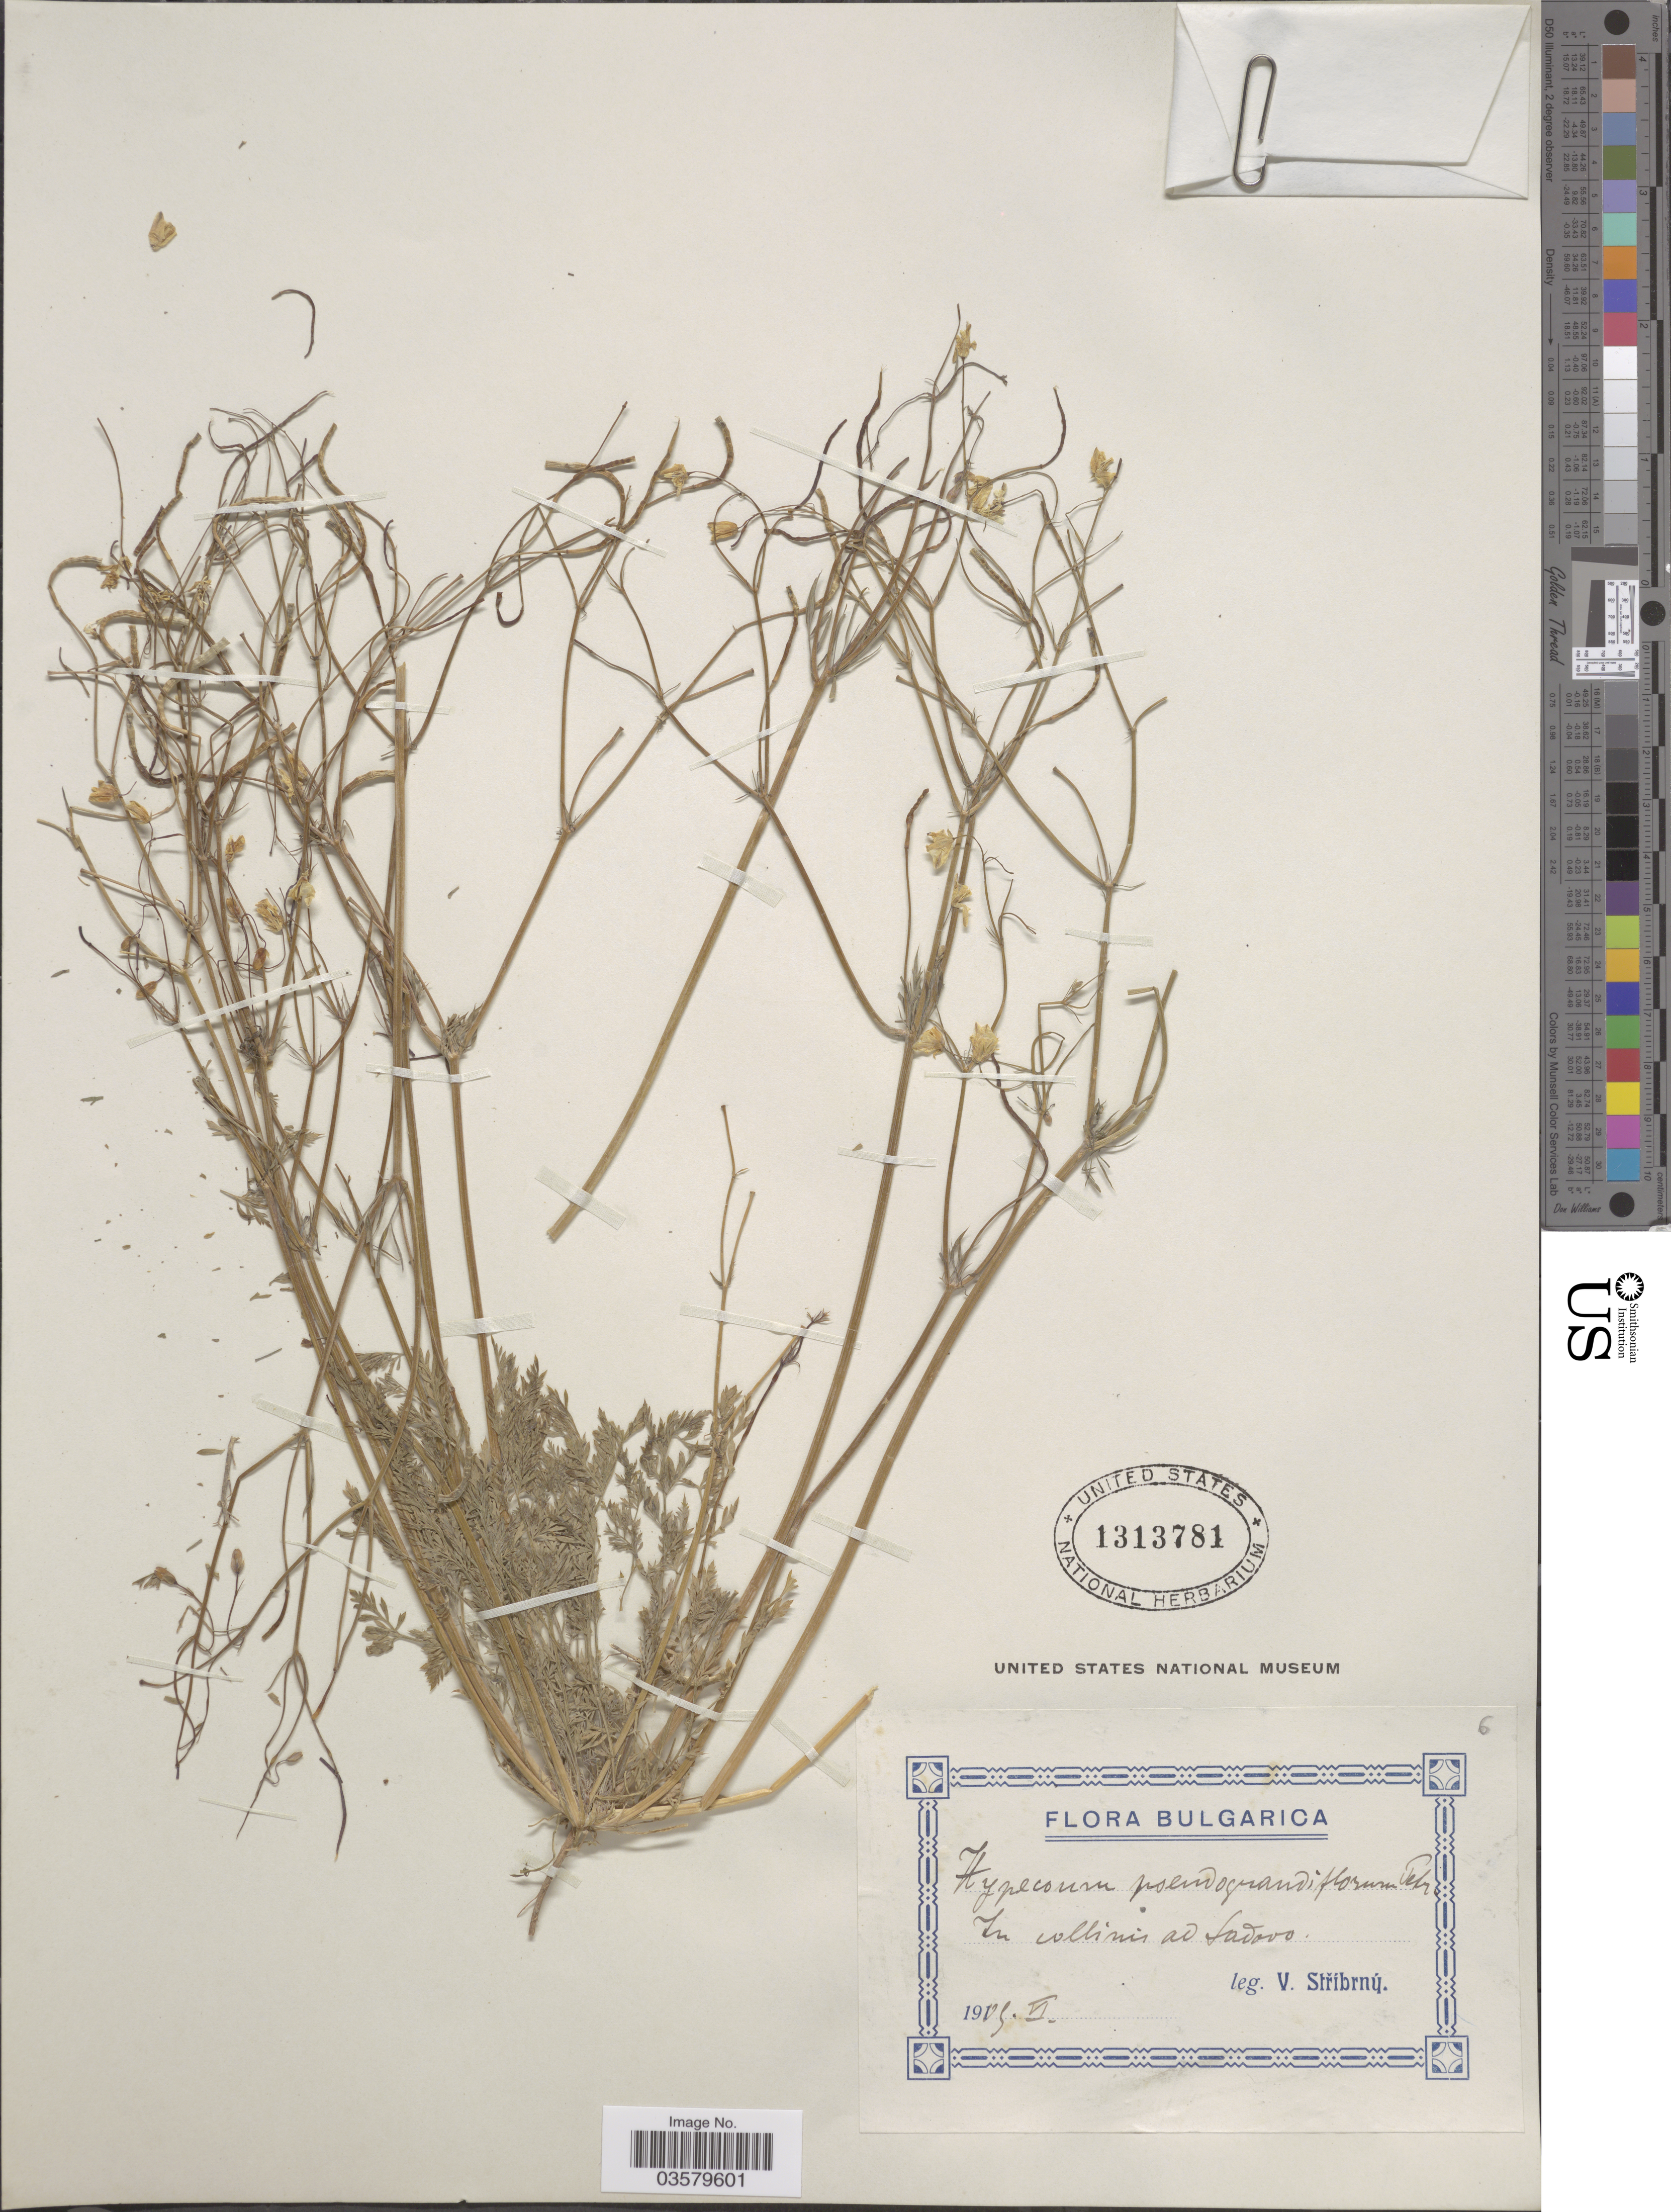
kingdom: Plantae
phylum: Tracheophyta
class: Magnoliopsida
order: Ranunculales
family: Papaveraceae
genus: Hypecoum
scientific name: Hypecoum pseudograndiflorum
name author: Petrovic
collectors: V. Stribrny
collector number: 6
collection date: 1905-06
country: Bulgaria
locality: In collinis ad Sadovo [interpreted].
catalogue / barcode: US 1313781